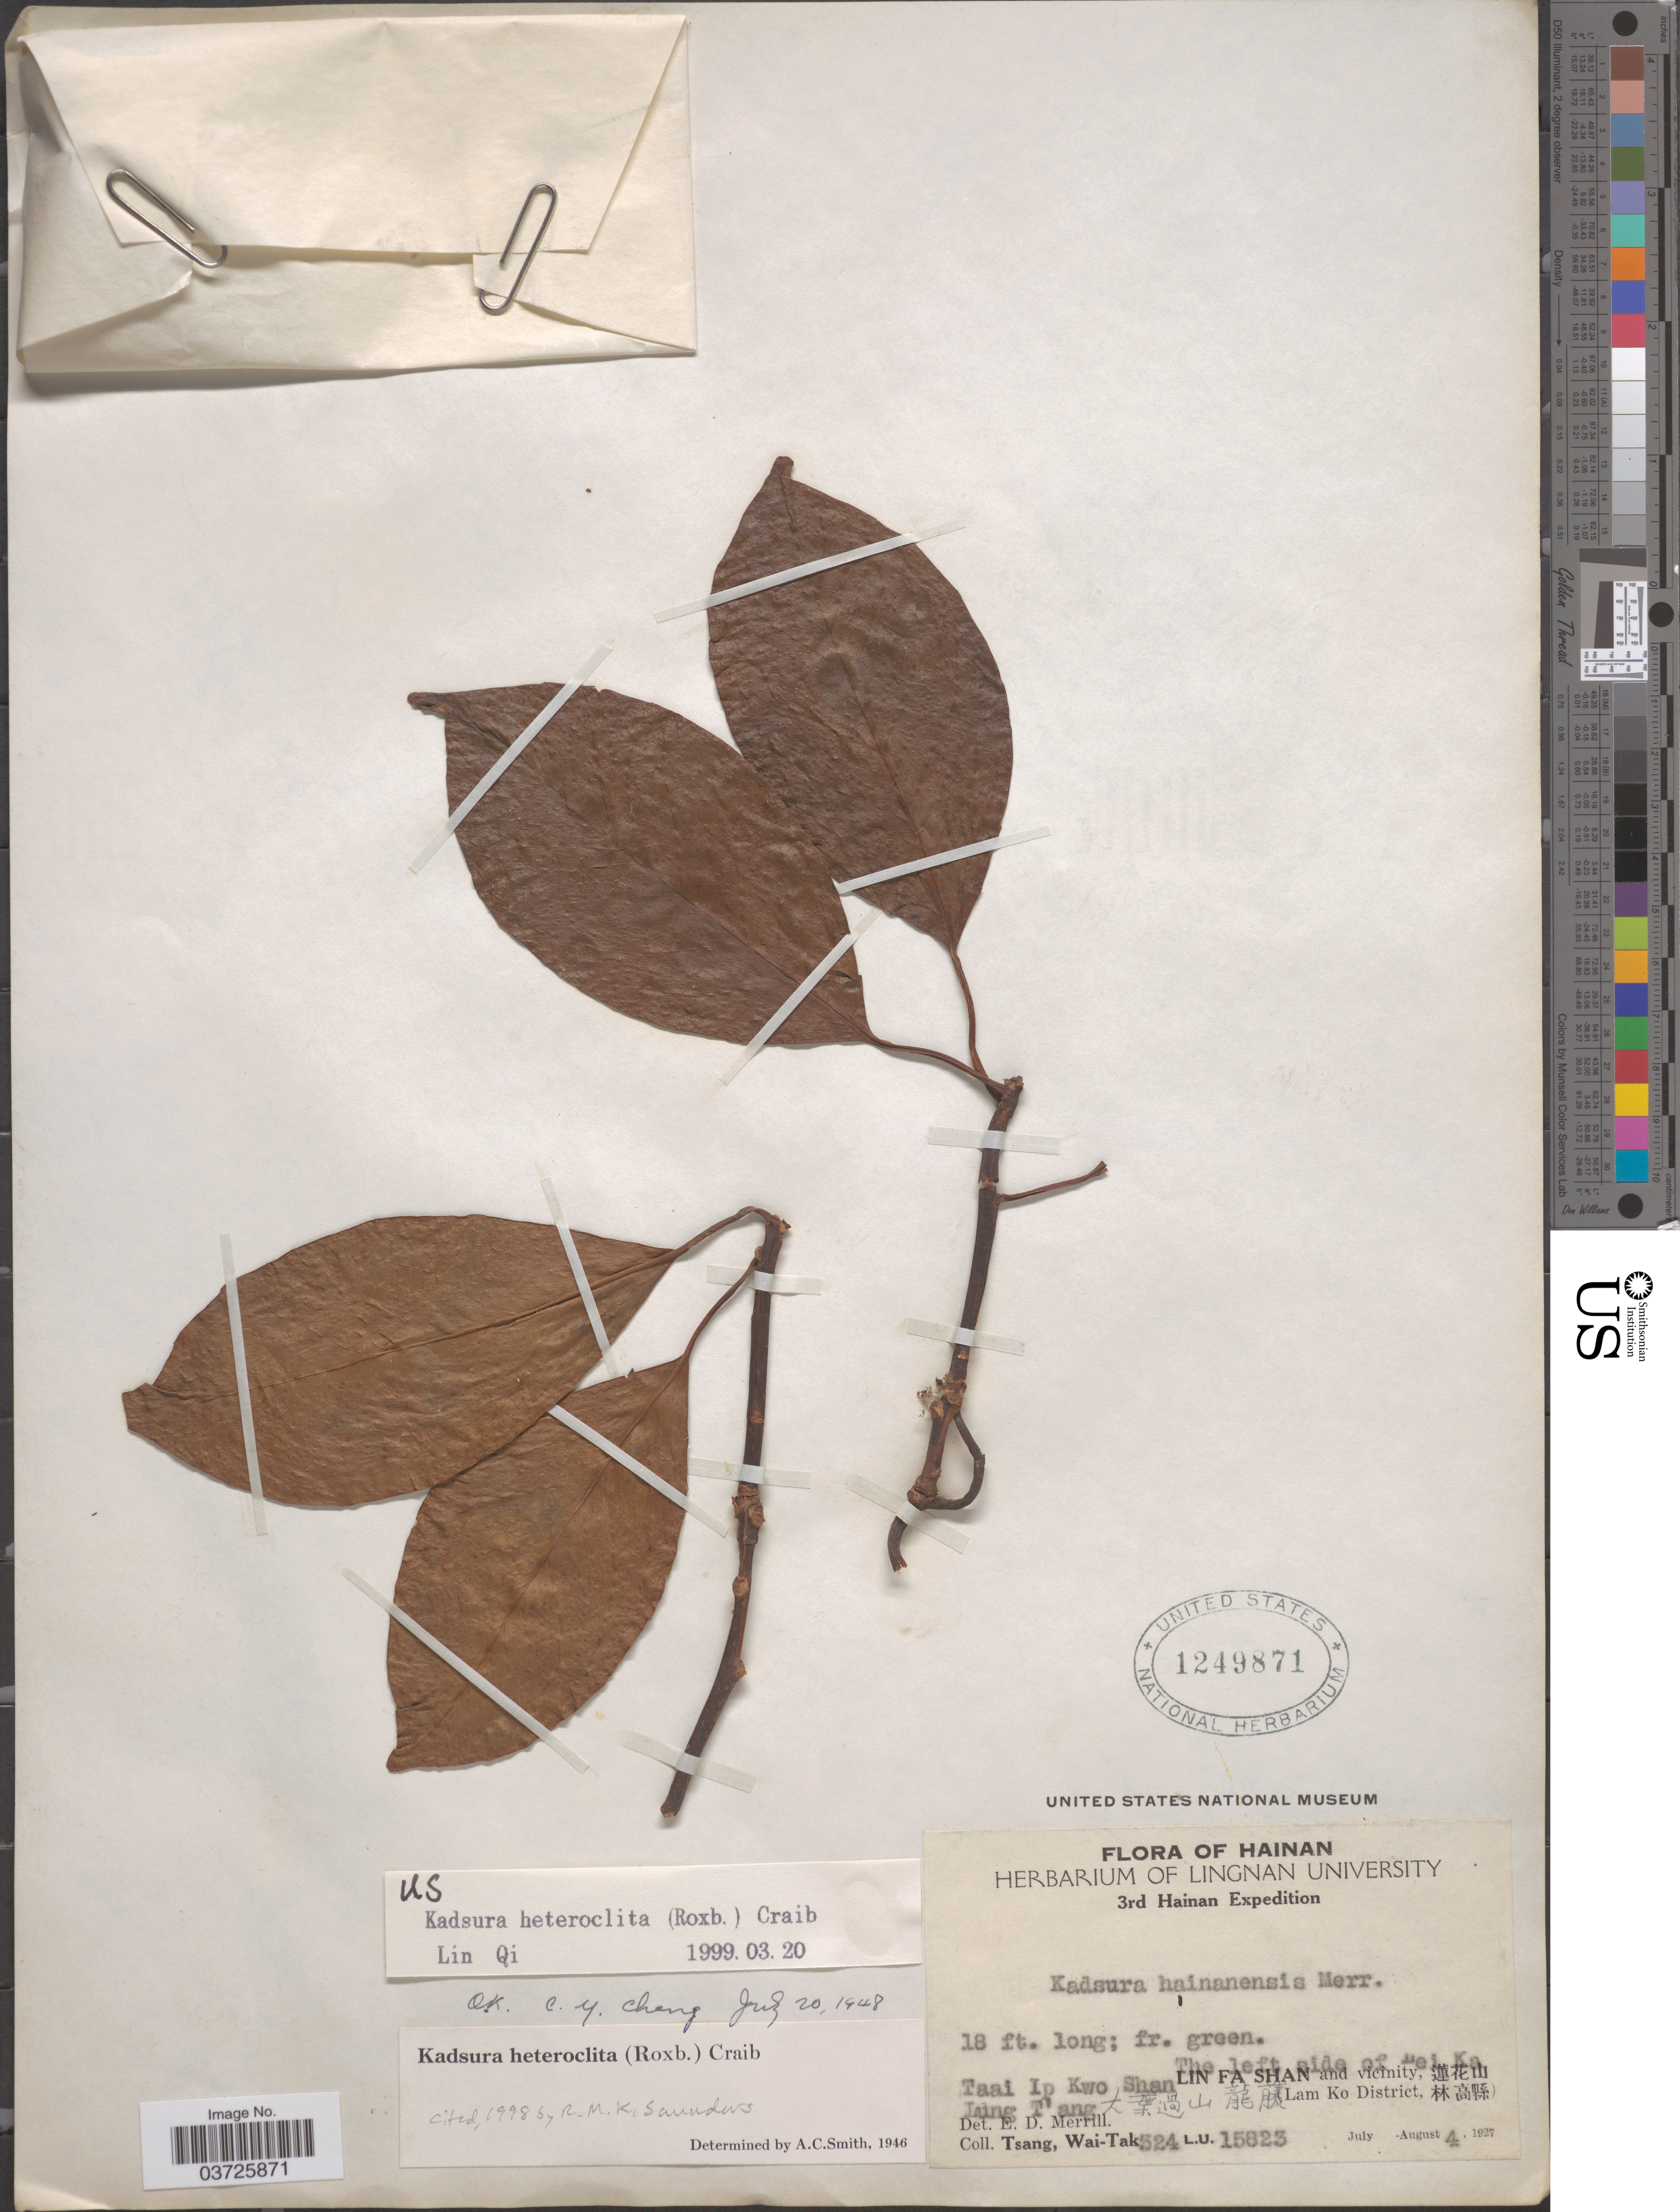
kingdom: Plantae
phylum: Tracheophyta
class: Magnoliopsida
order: Austrobaileyales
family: Schisandraceae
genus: Kadsura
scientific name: Kadsura heteroclita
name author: (Roxb.) Craib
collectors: W. T. Tsang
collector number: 324L.U.15823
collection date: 1927-07/1927-08-04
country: China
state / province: Hainan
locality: Taai Ip Kwo Shan. Lung T'ang X. The left side of Lei Ka. Lin Fa Shan and vicinity, X. (Lam Ko District, X).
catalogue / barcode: US 1249871